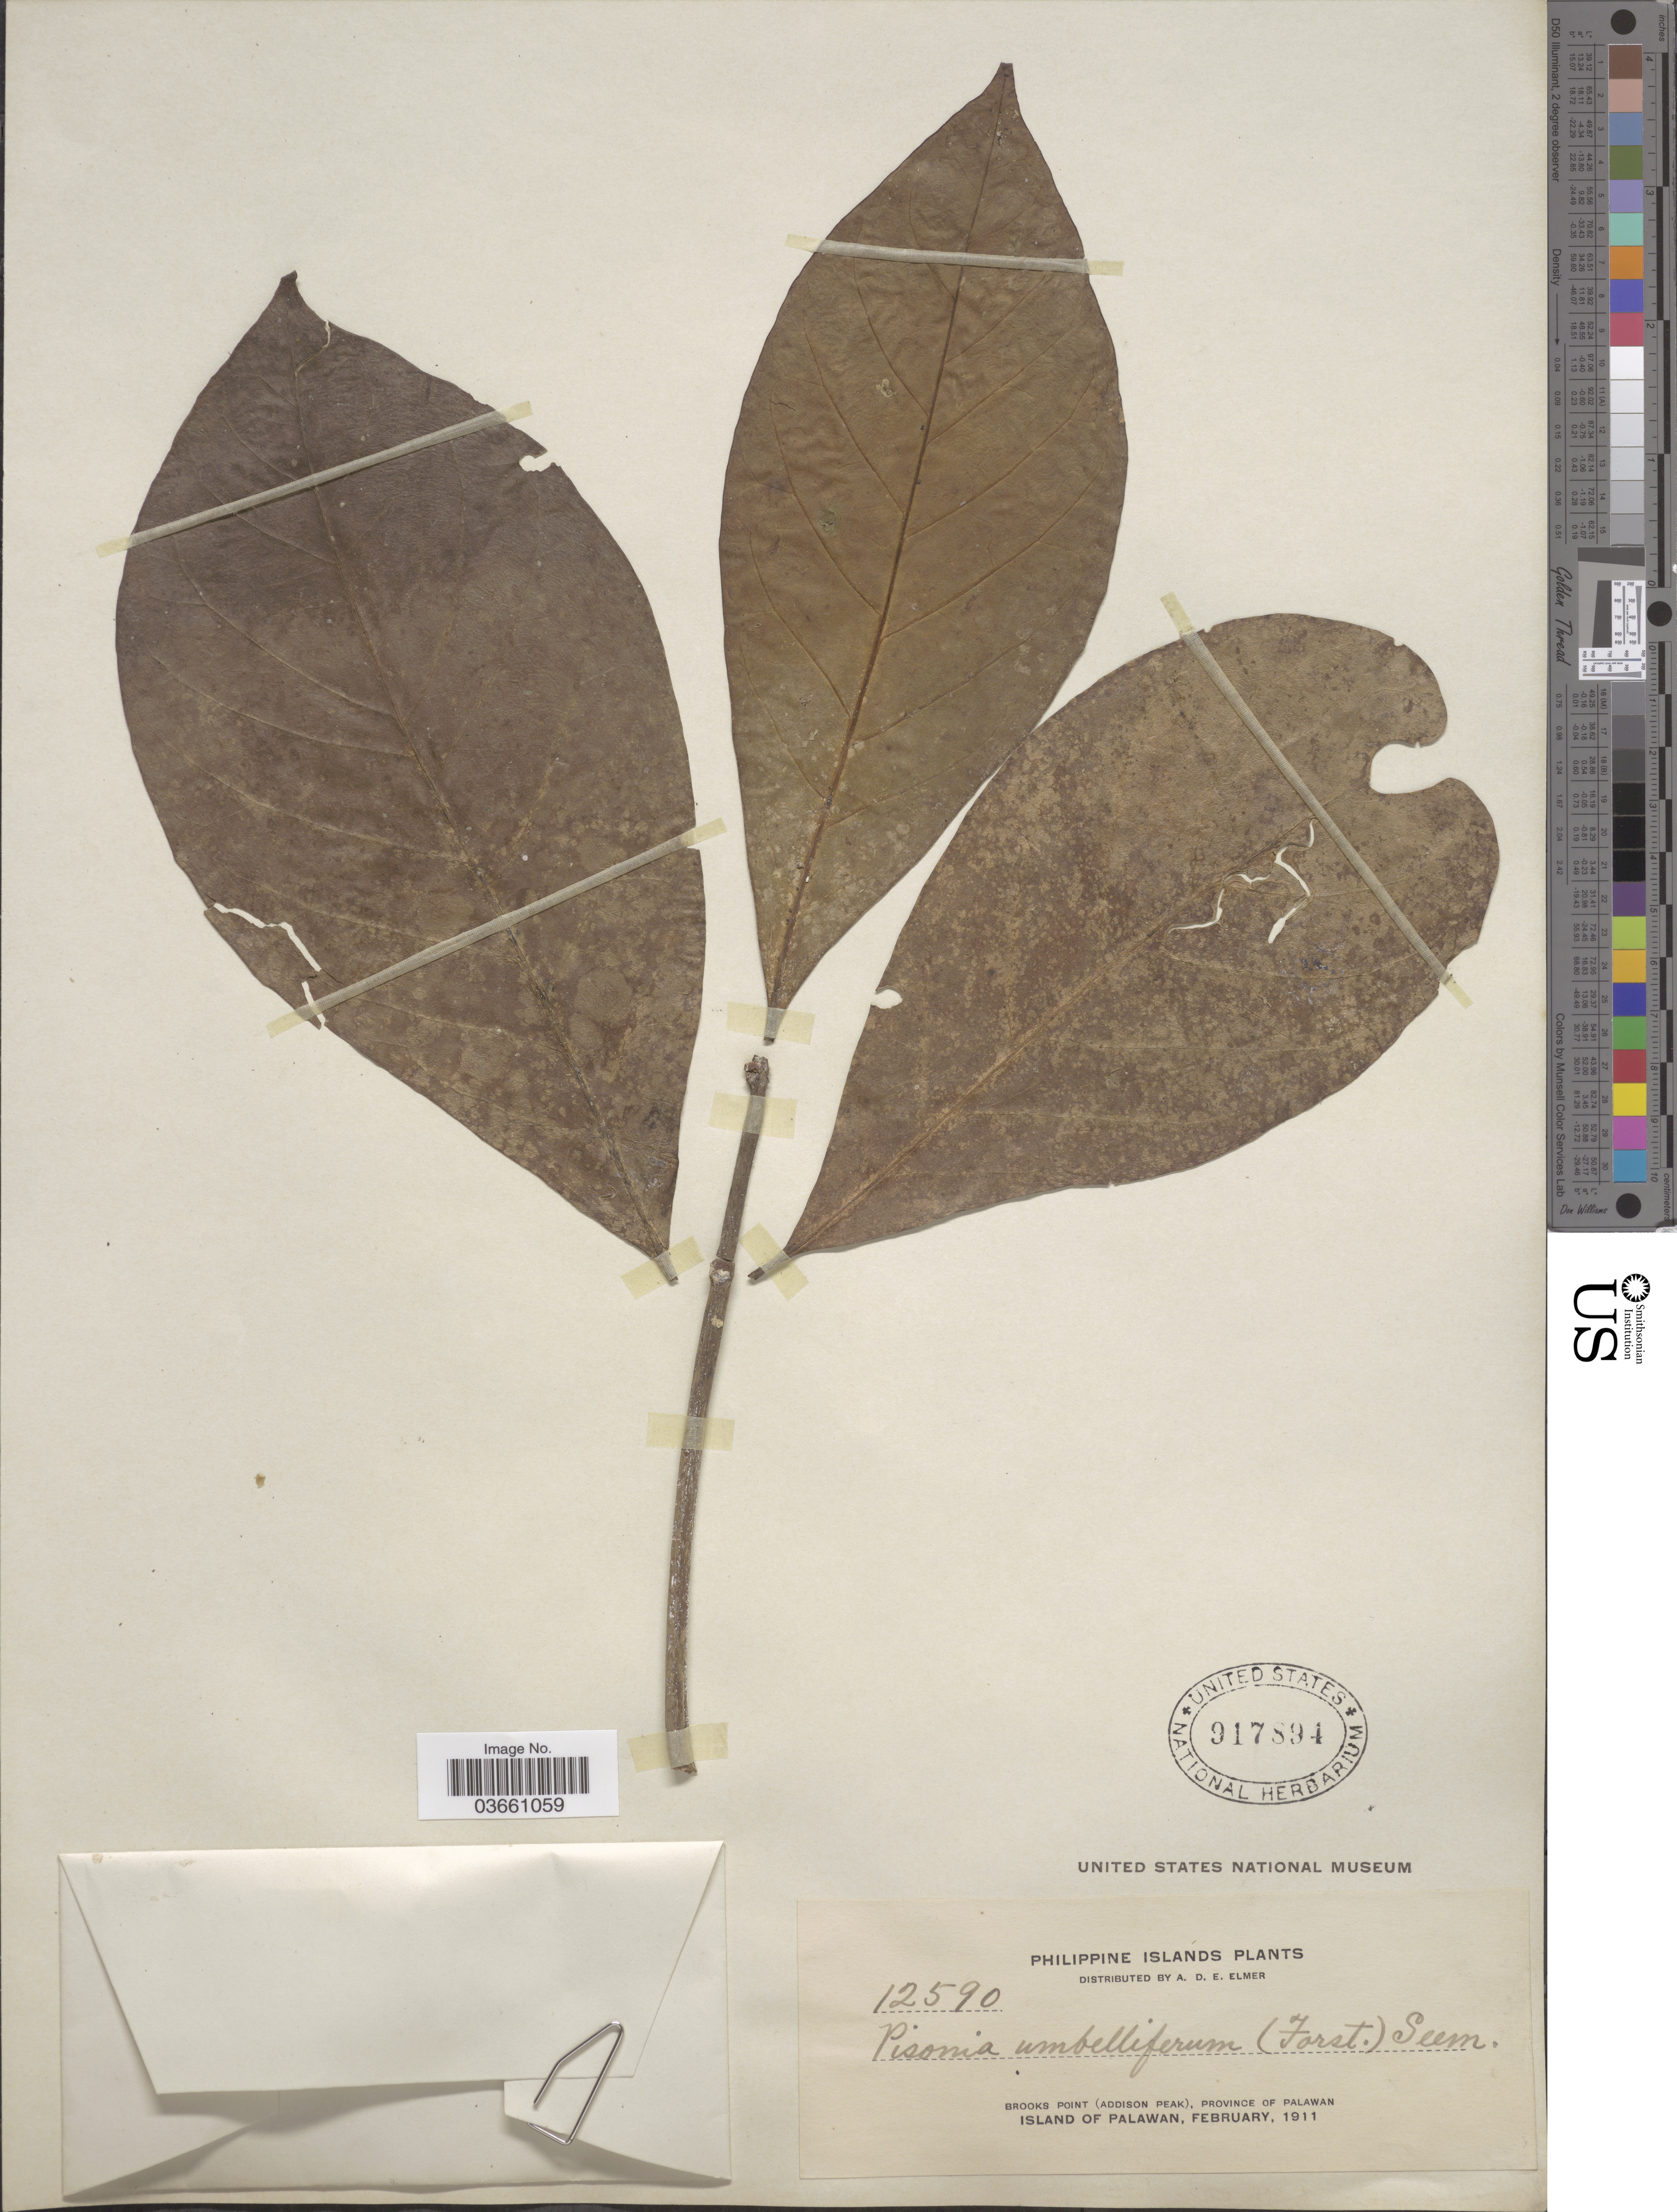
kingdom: Plantae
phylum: Tracheophyta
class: Magnoliopsida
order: Caryophyllales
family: Nyctaginaceae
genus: Pisonia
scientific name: Pisonia umbellifera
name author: (J.R. Forst. & G. Forst.) Seem.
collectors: A. D. E. Elmer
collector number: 12590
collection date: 1911-02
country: Philippines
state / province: Mimaropa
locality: Brooks Point (Addison Peak), Province of Palawan. Island of Palawan.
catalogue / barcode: US 917894